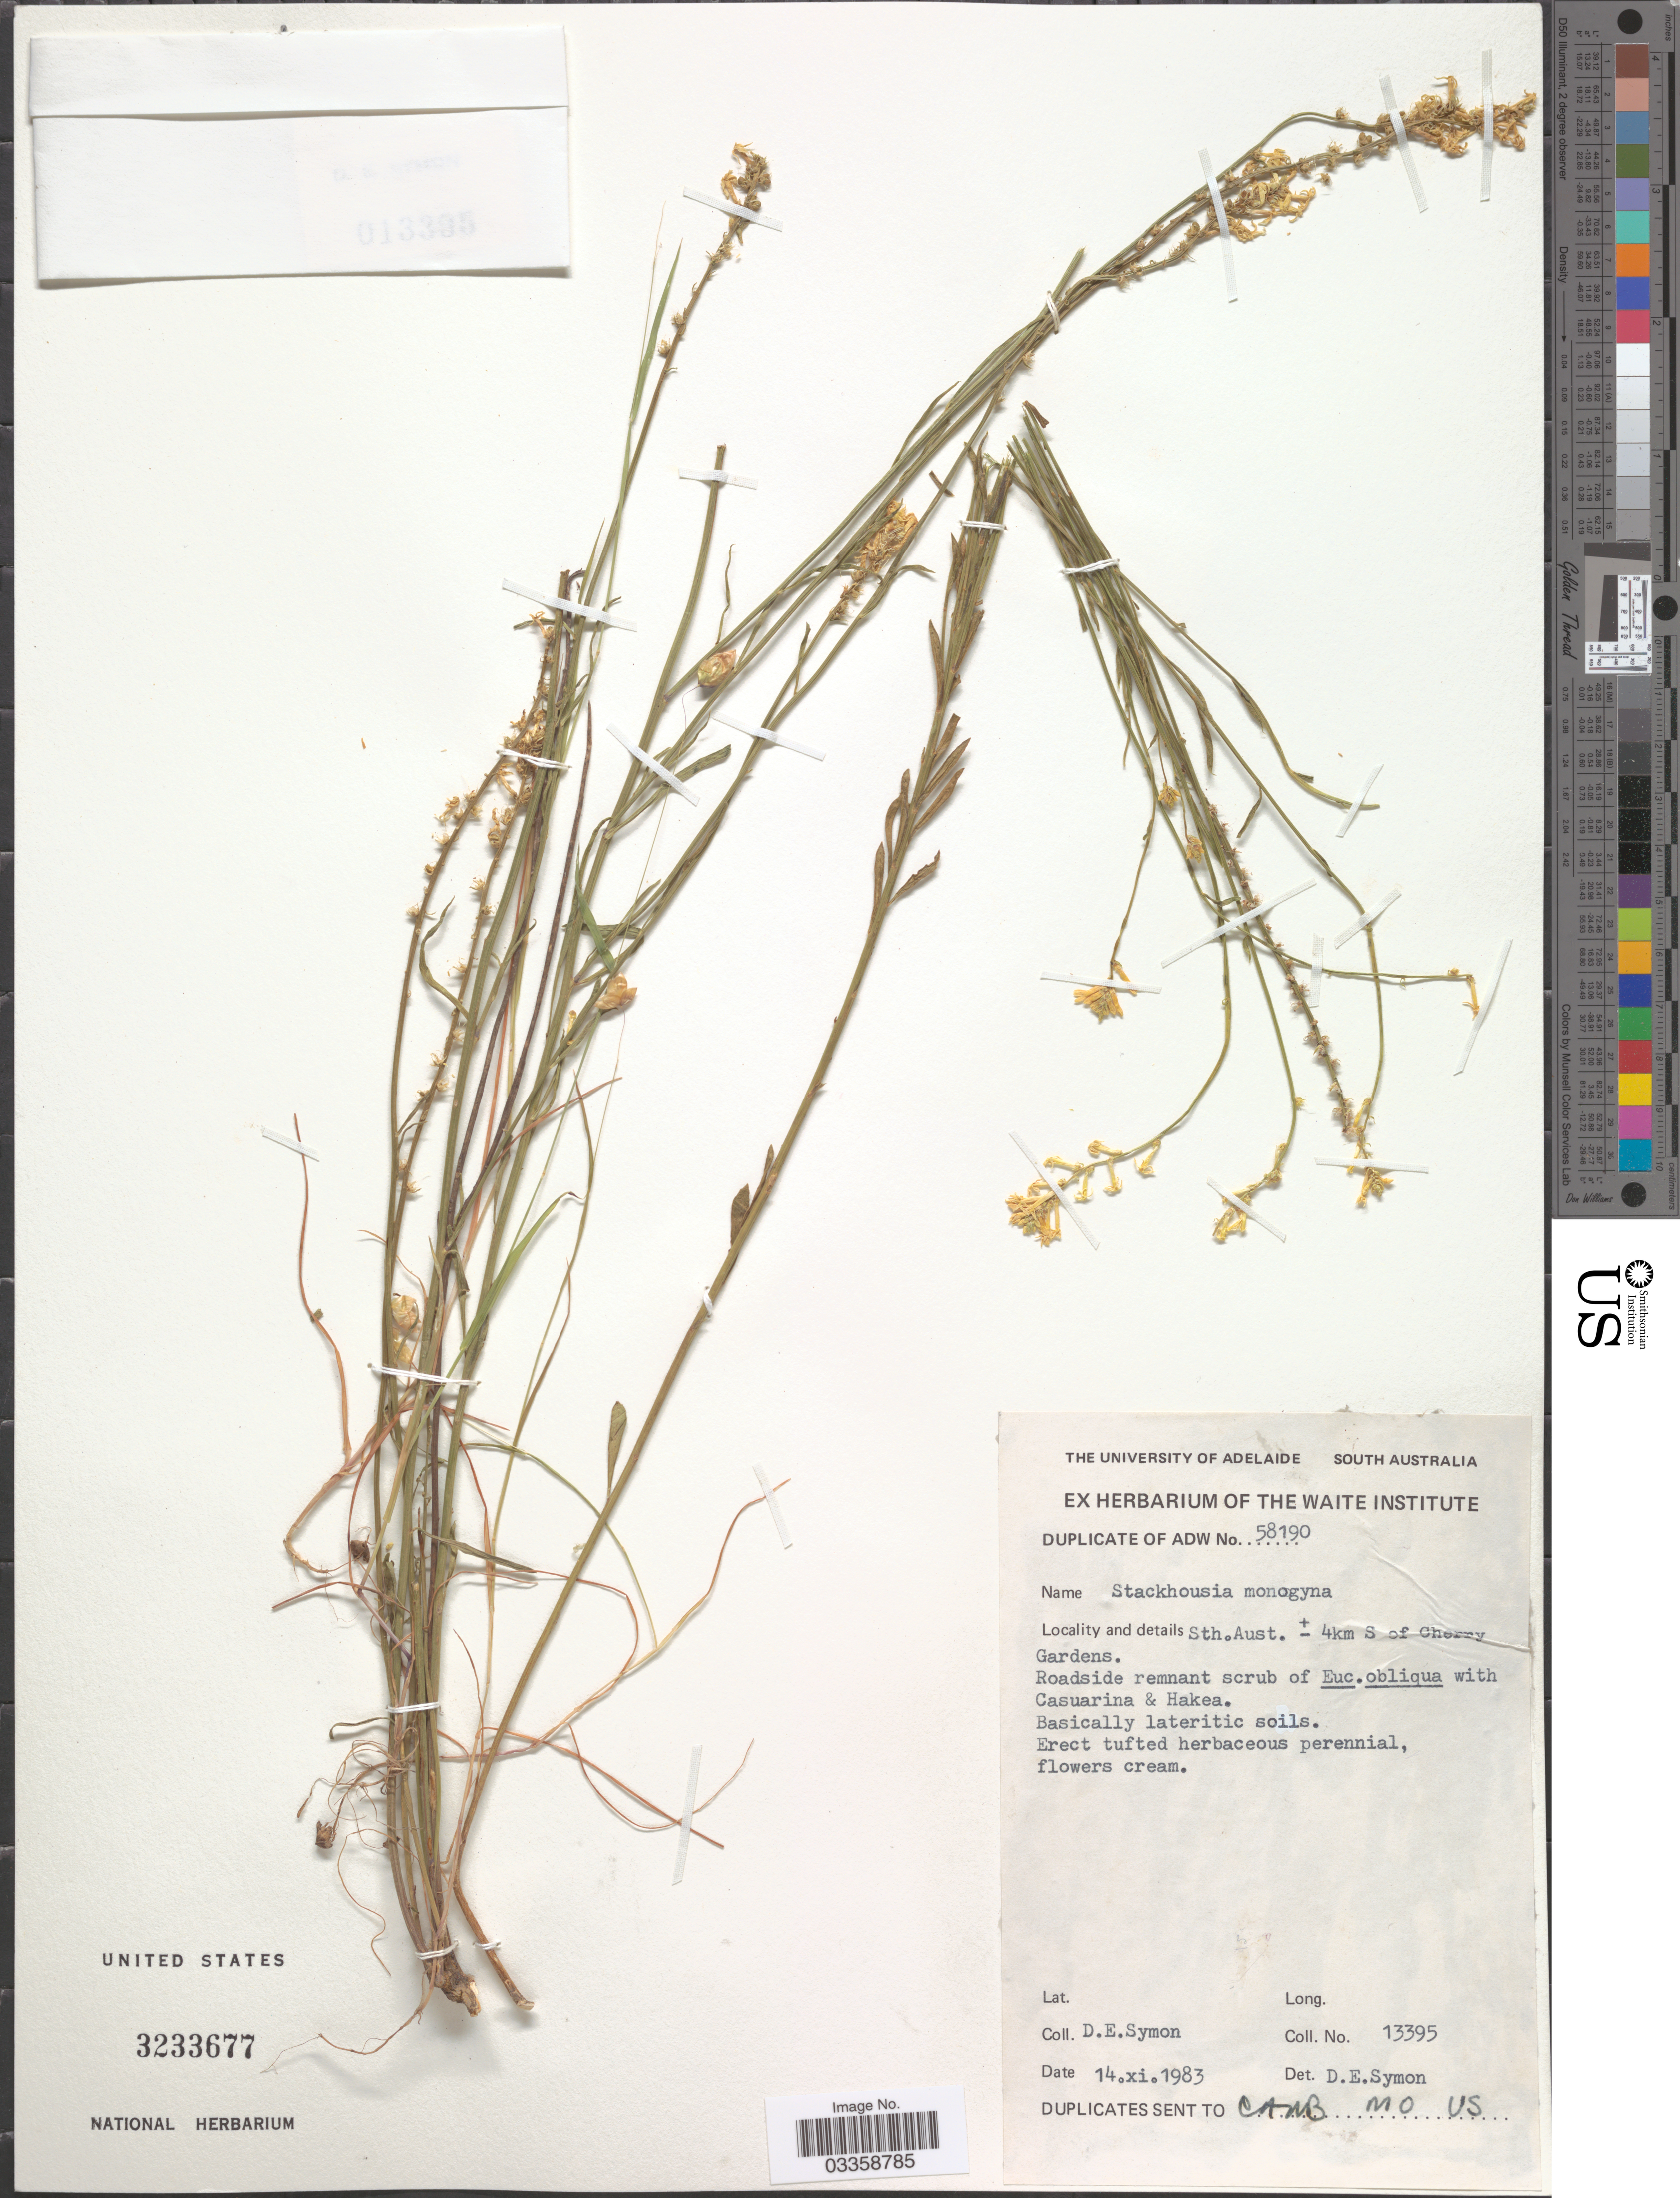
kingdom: Plantae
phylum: Tracheophyta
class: Magnoliopsida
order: Celastrales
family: Celastraceae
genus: Stackhousia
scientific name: Stackhousia monogyna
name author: Labill.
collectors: D. Symon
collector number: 13395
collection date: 1983-11-14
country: Australia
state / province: South Australia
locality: Sth. Aust. ± 4km S of Cherry Gardens.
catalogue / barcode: US 3233677